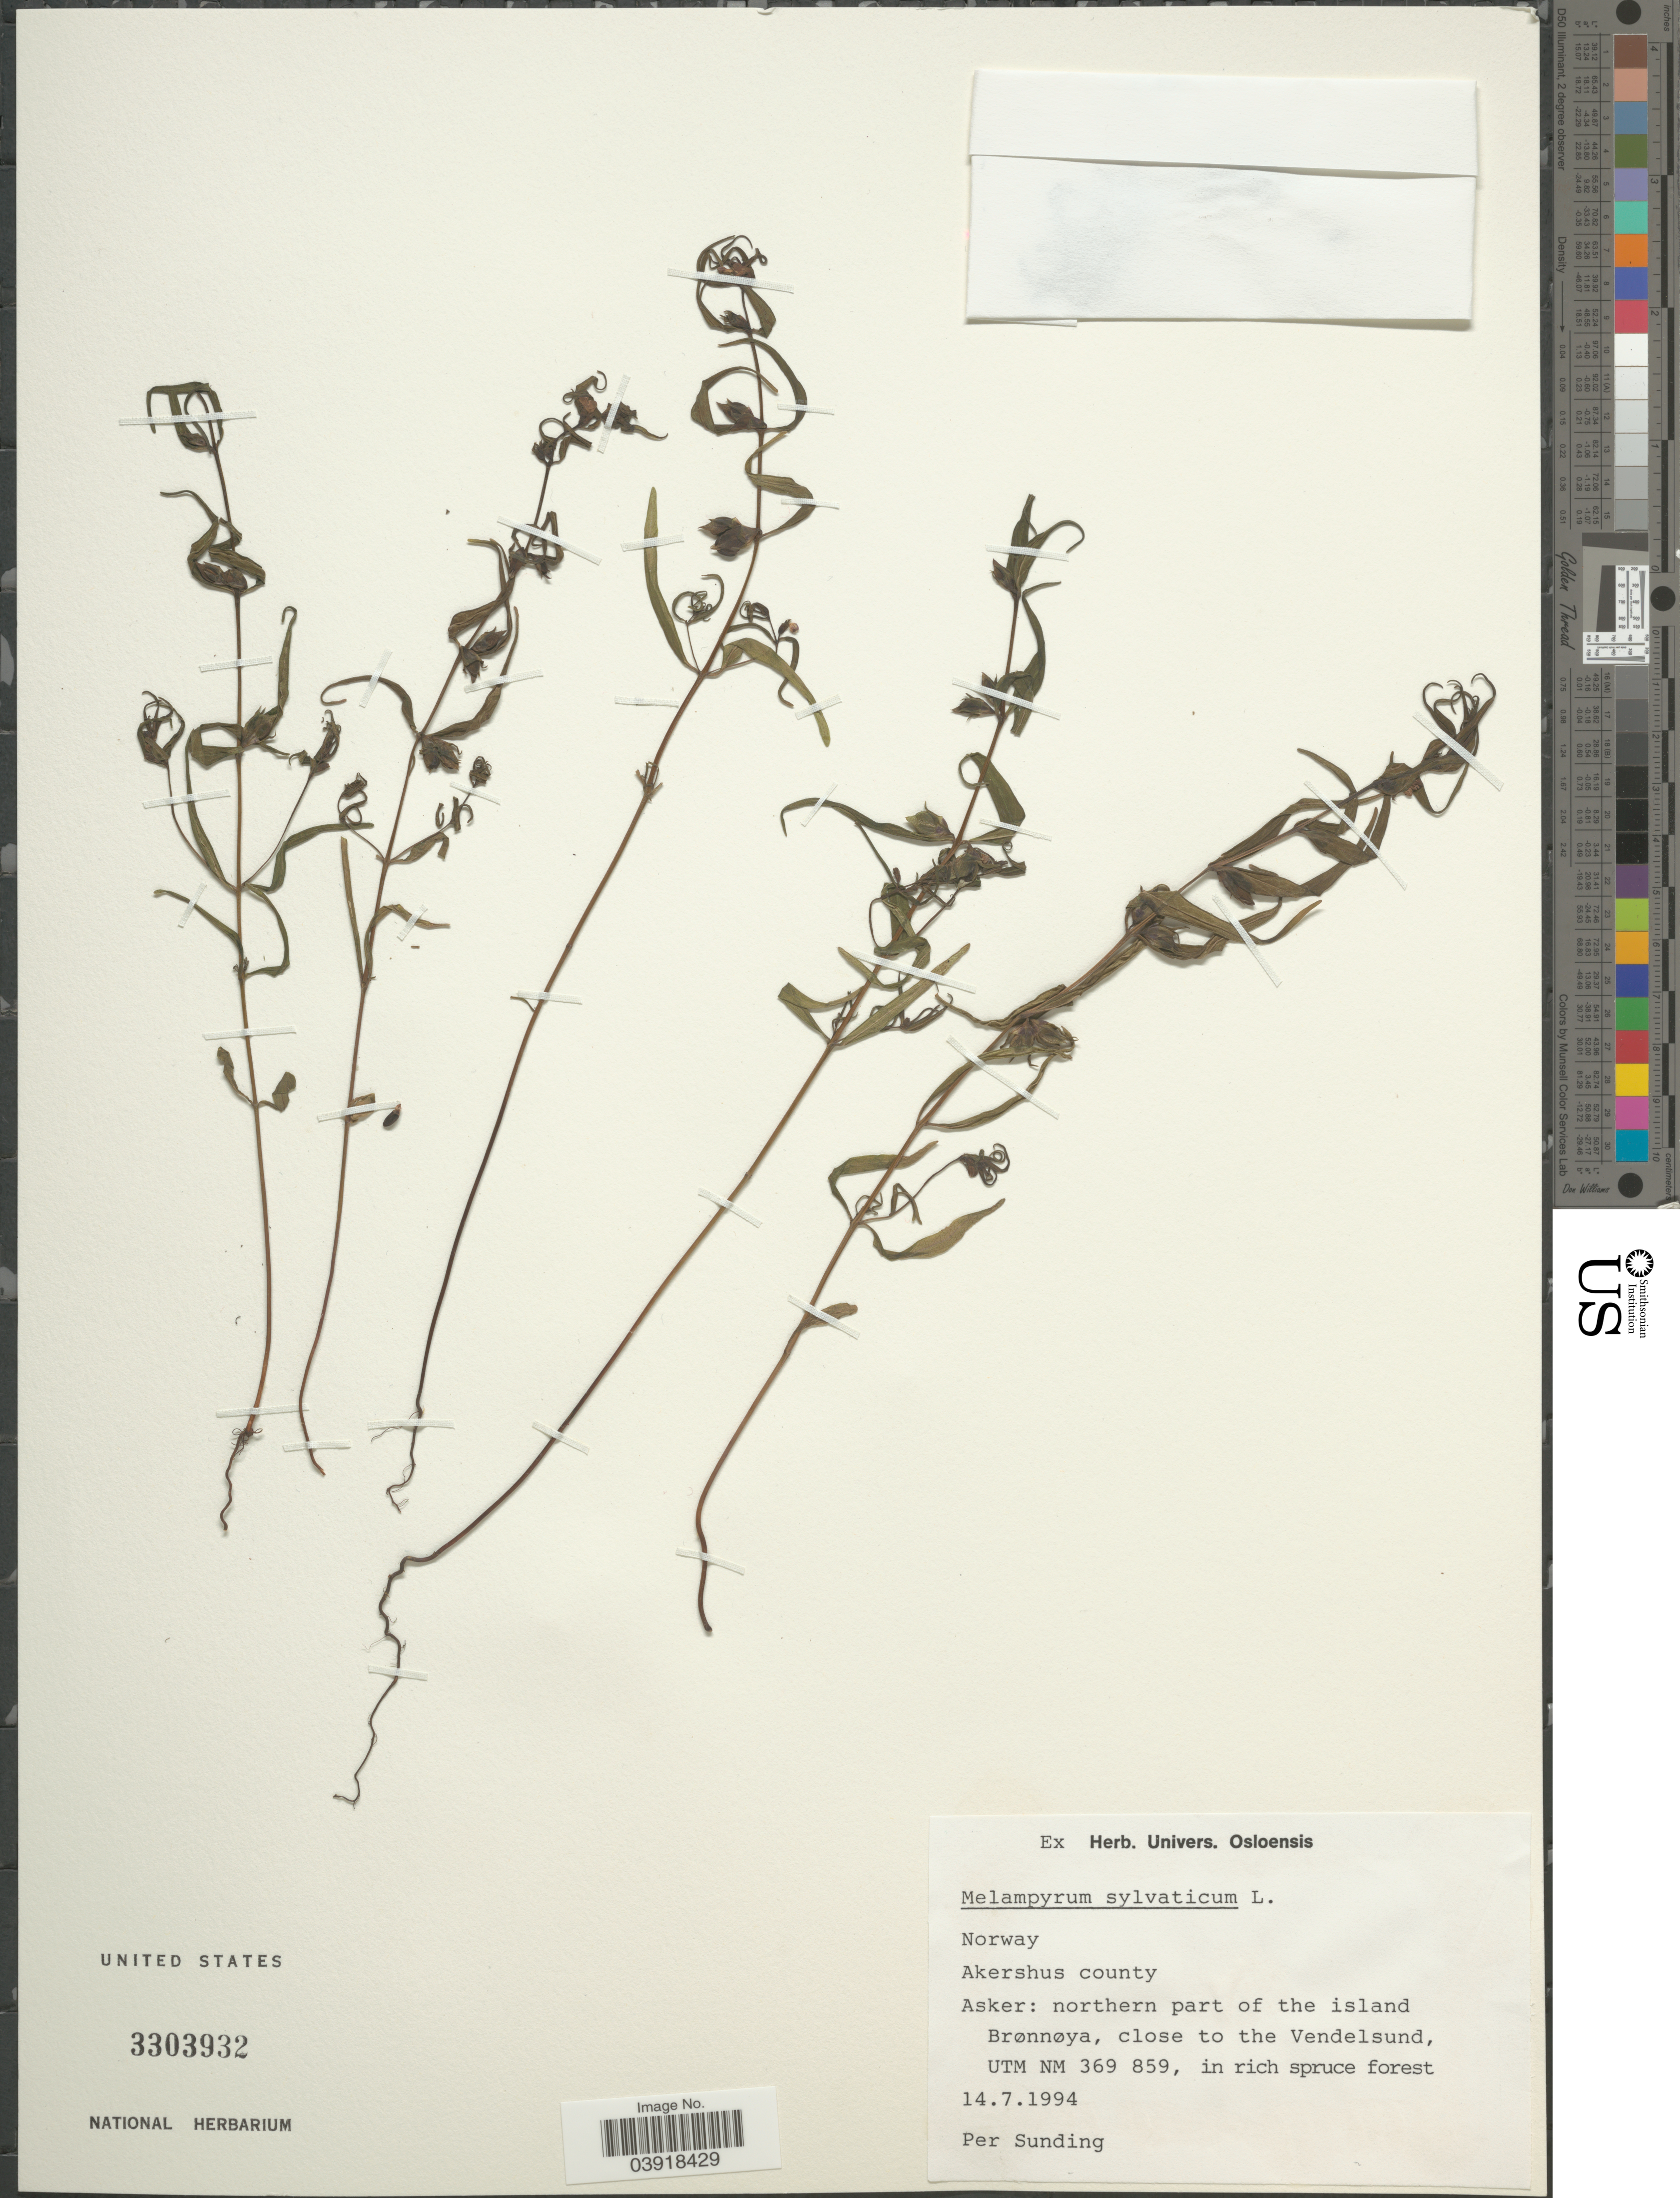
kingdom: Plantae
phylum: Tracheophyta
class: Magnoliopsida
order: Lamiales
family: Orobanchaceae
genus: Melampyrum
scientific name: Melampyrum sylvaticum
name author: L.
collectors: P. O. Sunding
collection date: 1994-07-14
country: Norway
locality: Akershus county. Asker: northern part of the island Brønnøya, close to the Vendelsund, UTM NM 369 859.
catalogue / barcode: US 3303932